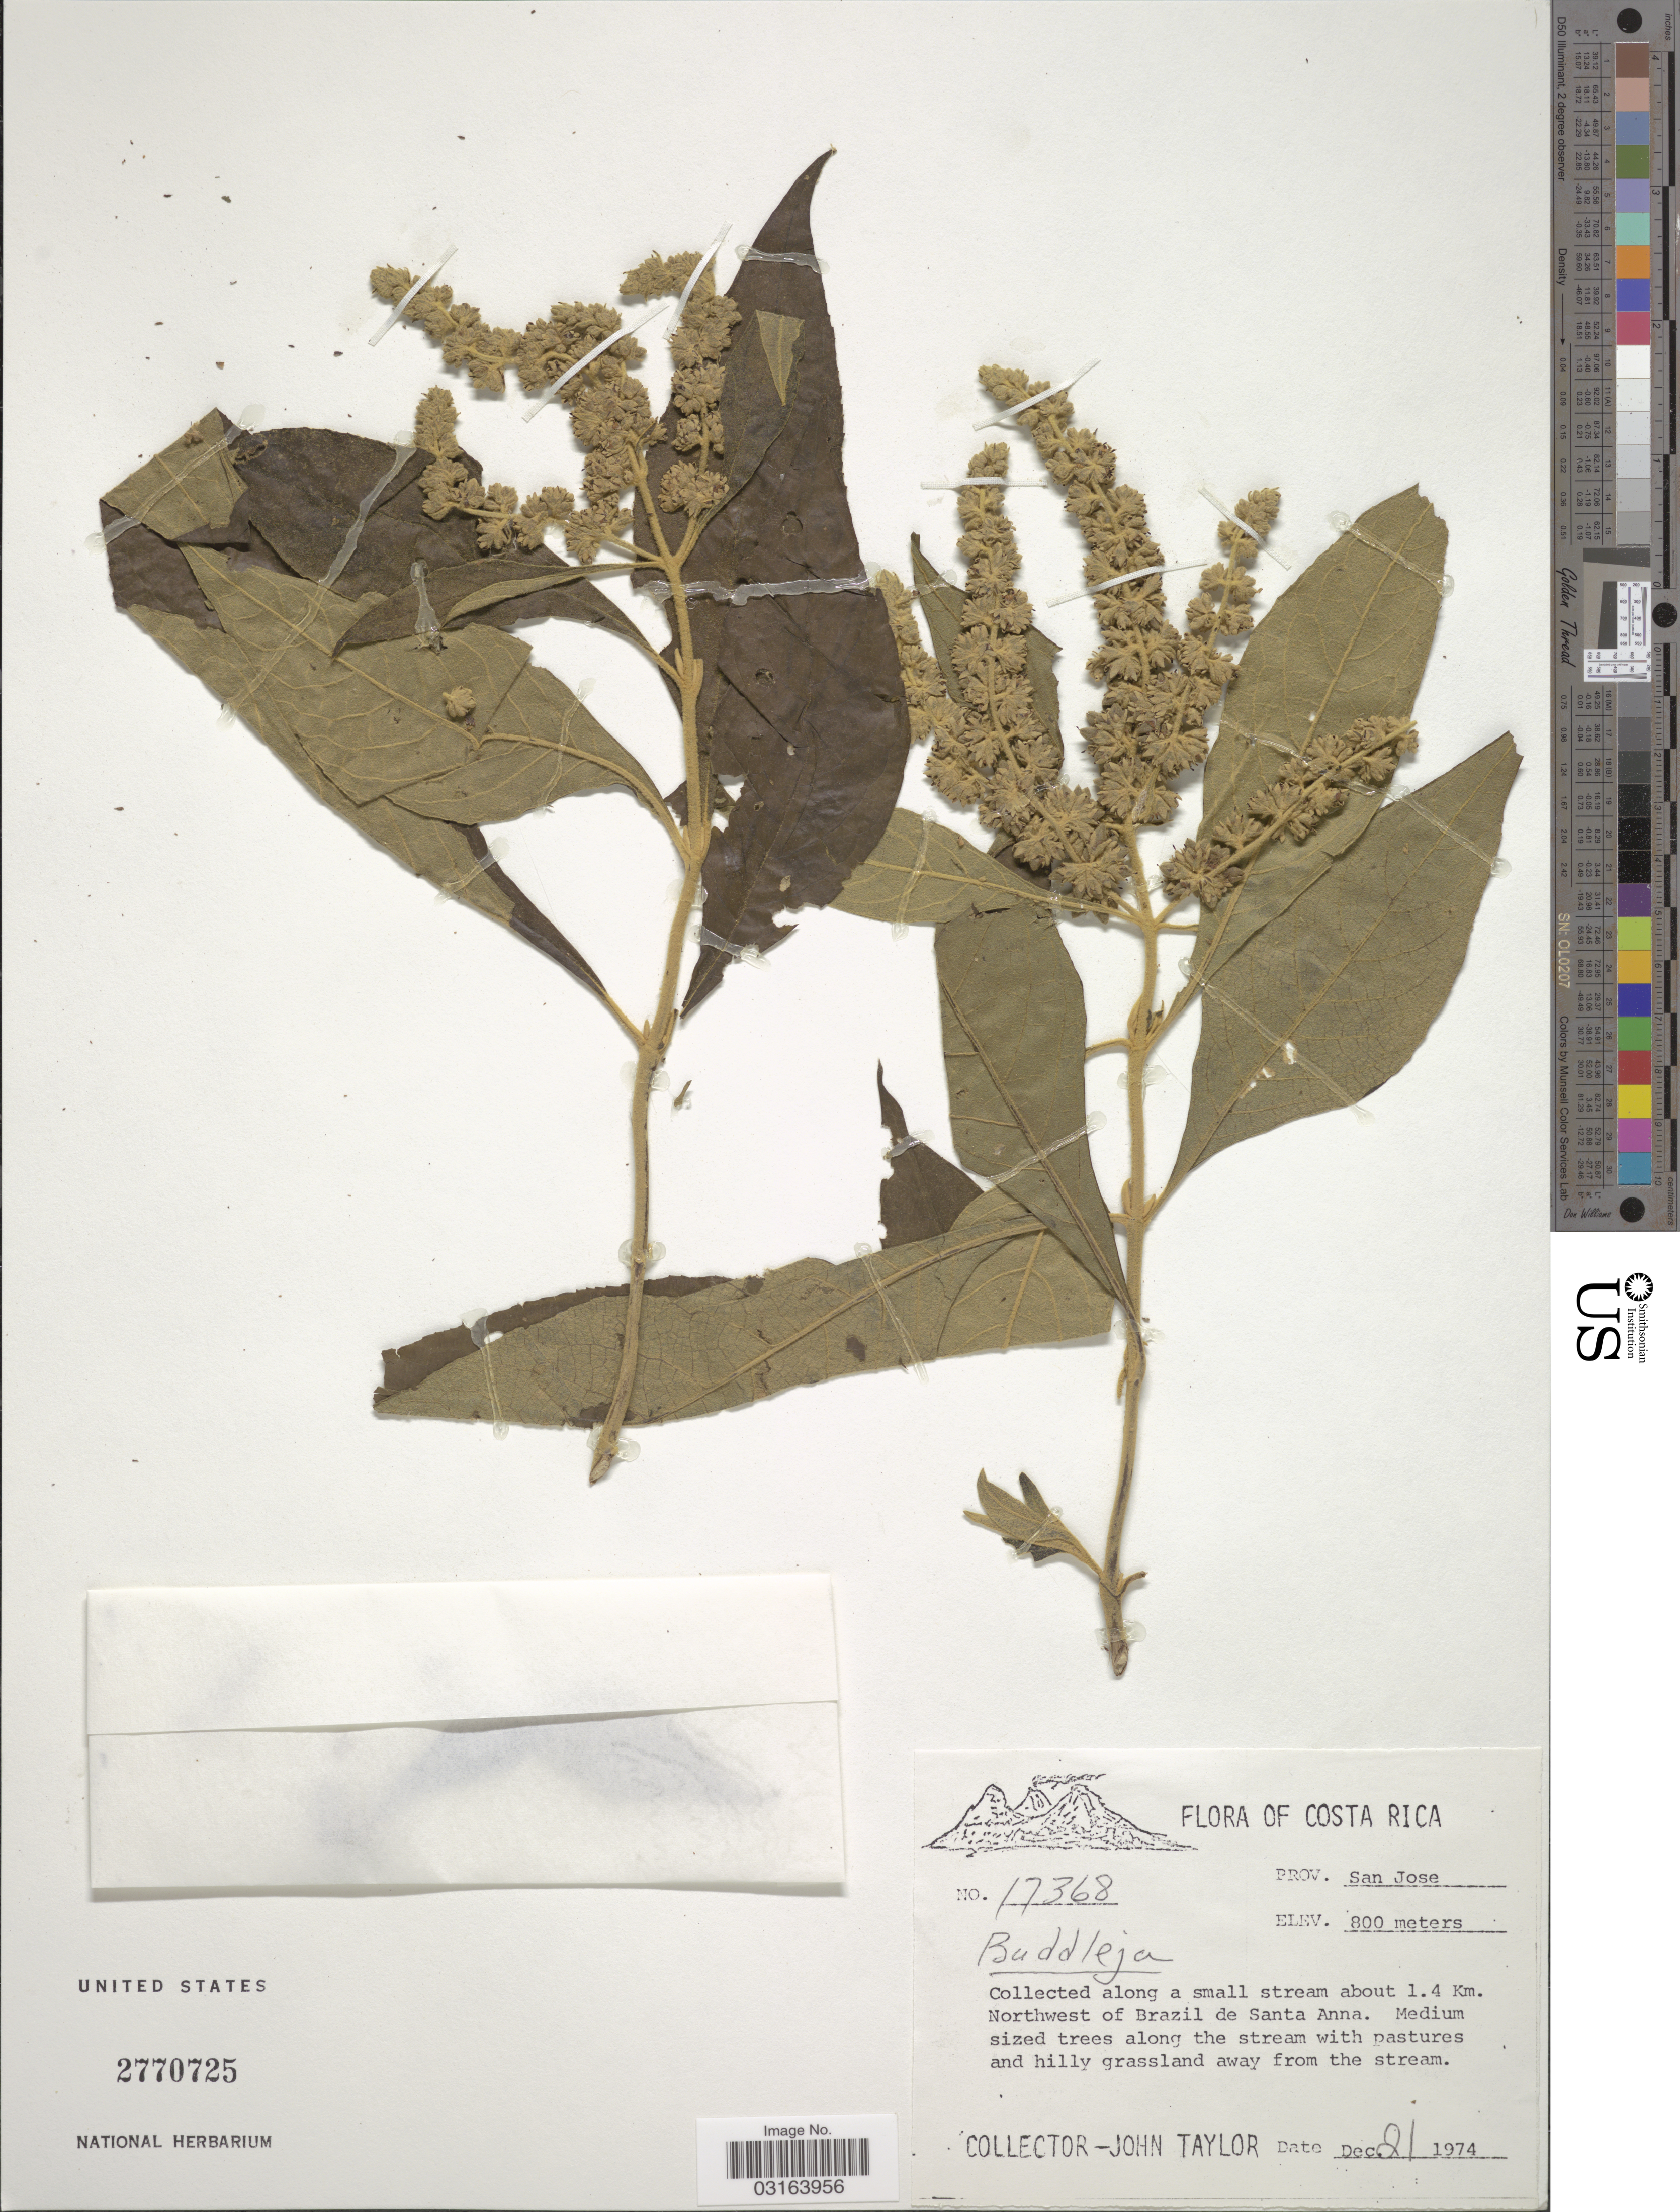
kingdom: Plantae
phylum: Tracheophyta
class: Magnoliopsida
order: Lamiales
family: Scrophulariaceae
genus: Buddleja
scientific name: Buddleja sp.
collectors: J. Taylor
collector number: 17368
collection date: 1974-12-21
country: Costa Rica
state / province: San José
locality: Along a small stream about 1.4 Km. Northwest of Brazil de Santa Ana.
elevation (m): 800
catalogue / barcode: US 2770725